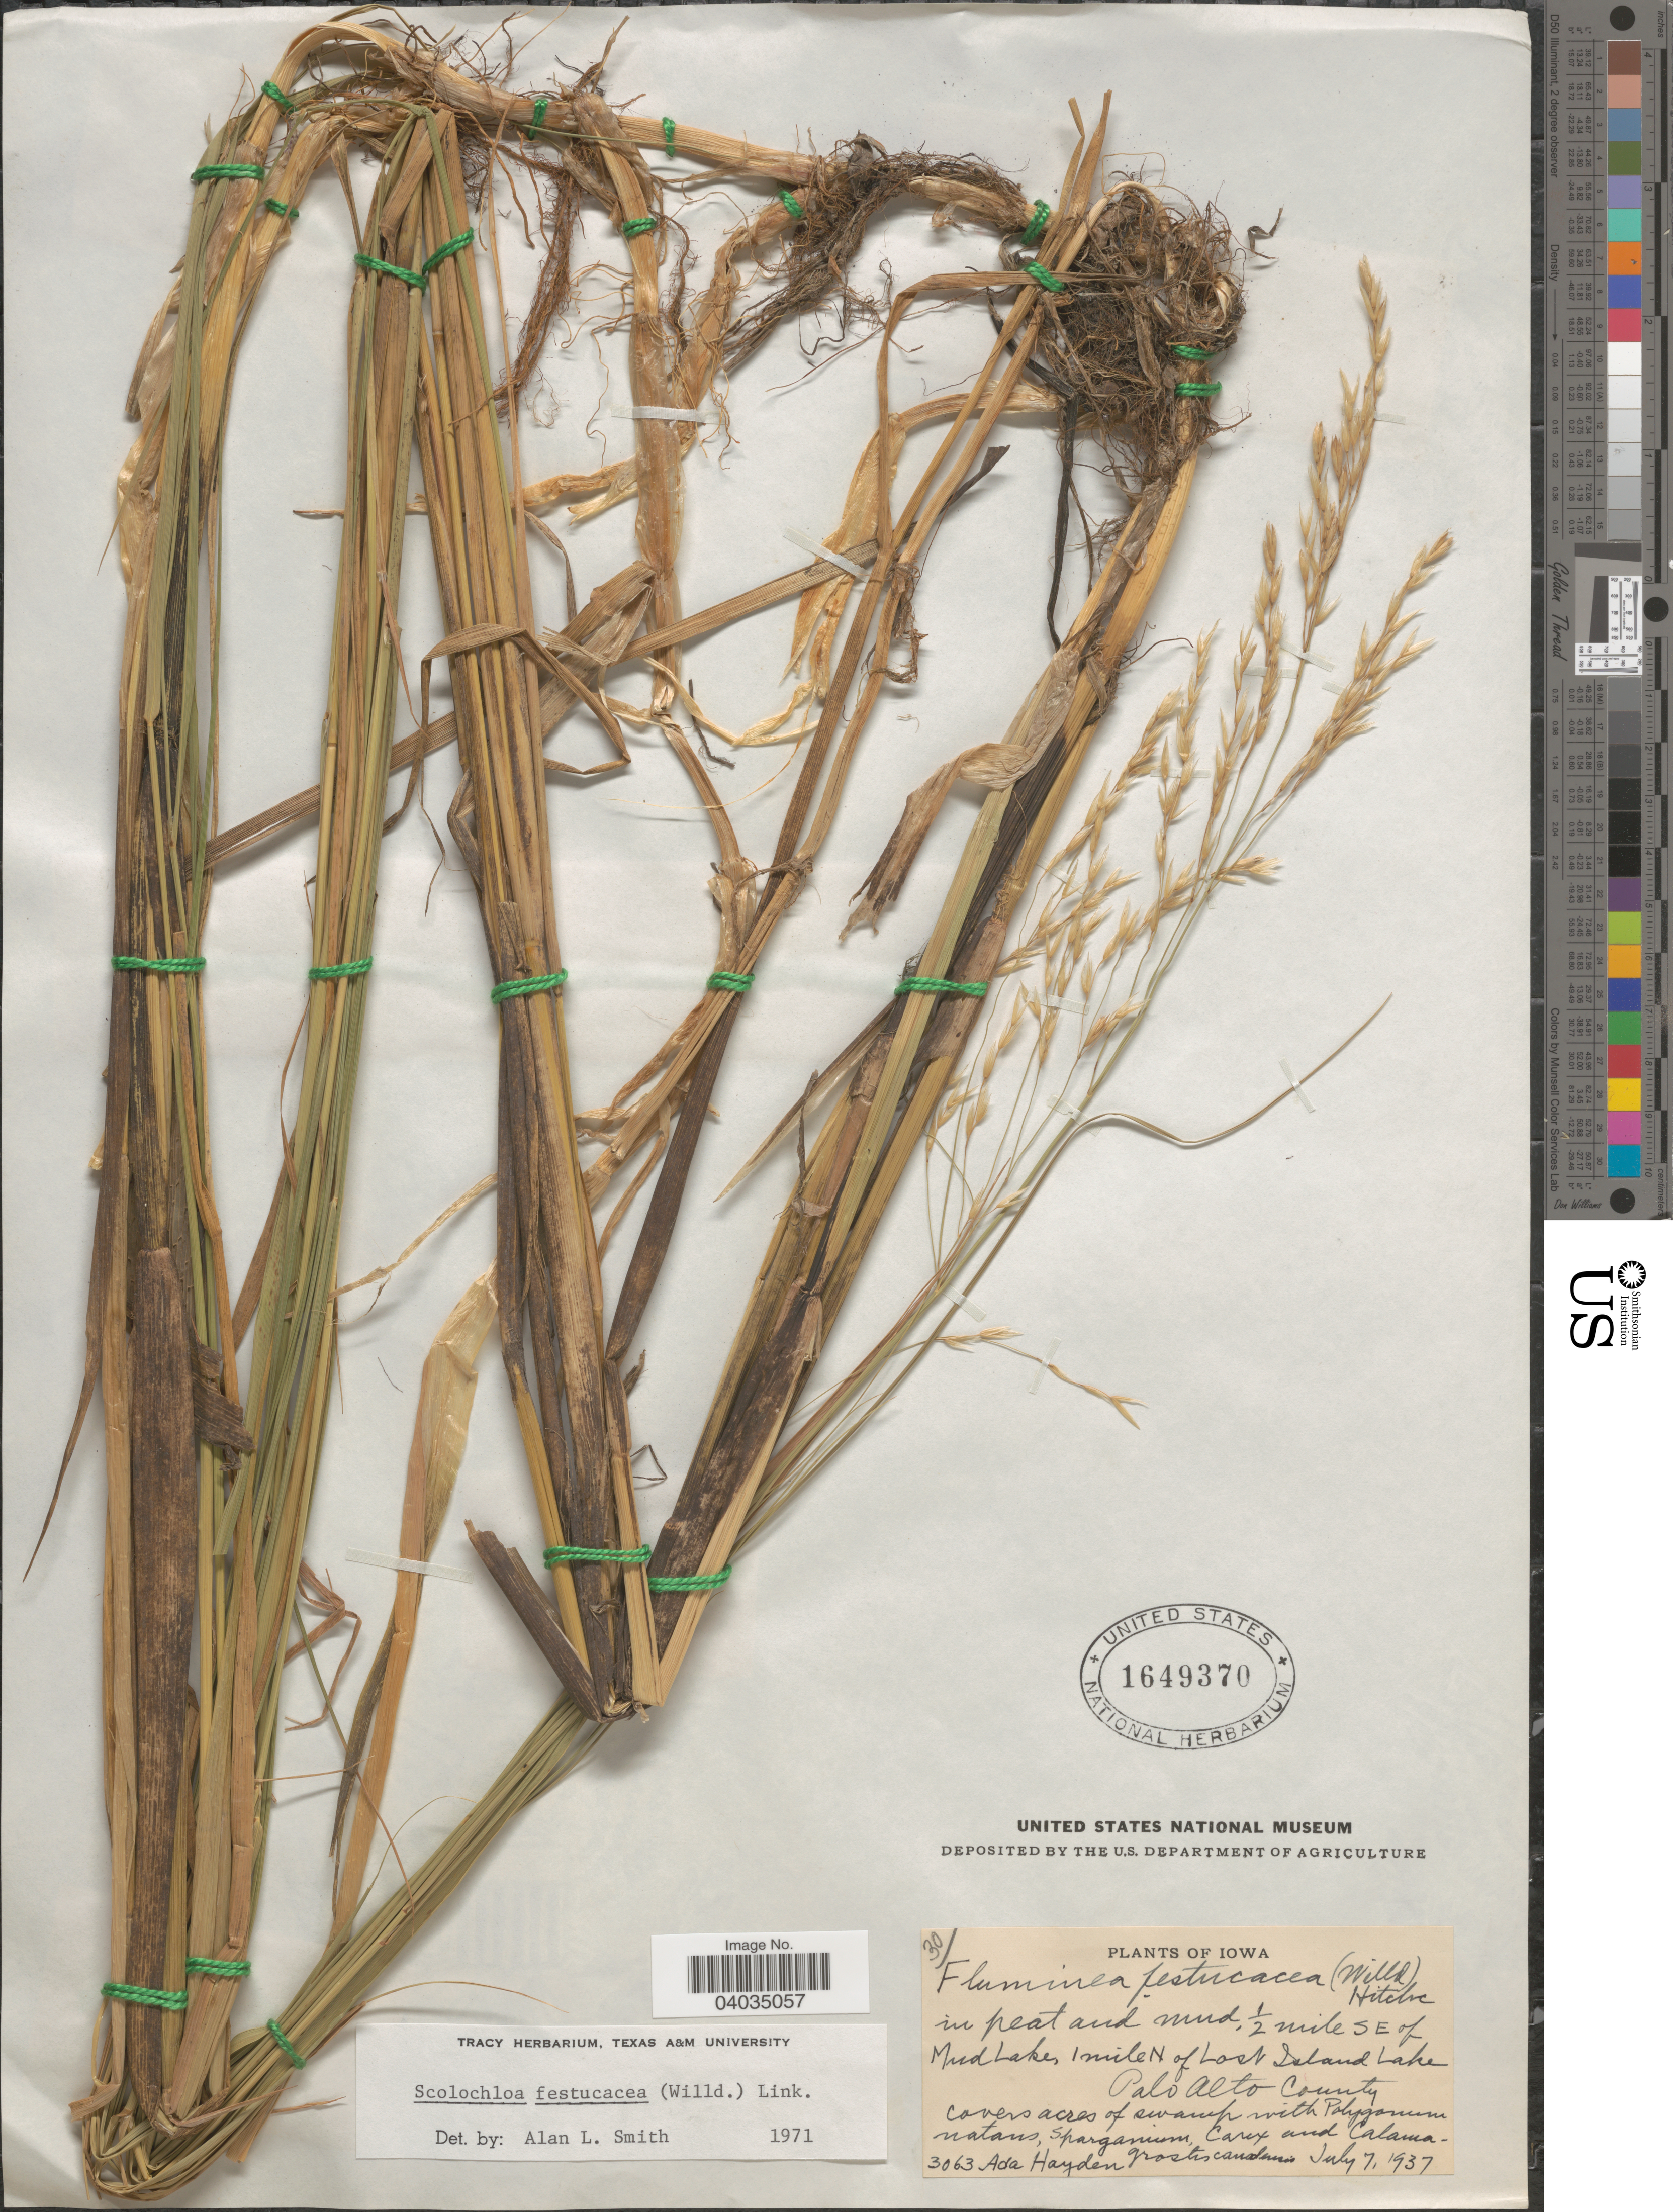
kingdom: Plantae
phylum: Tracheophyta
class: Liliopsida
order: Poales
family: Poaceae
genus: Scolochloa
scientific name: Scolochloa festucacea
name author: (Willd.) Link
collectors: Ada Hayden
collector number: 3063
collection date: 1937-07-07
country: United States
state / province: Iowa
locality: ½ mile SE of Mud Lake, 1 mile N of Lost Island Lake. Palo Alto County.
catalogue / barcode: US 1649370